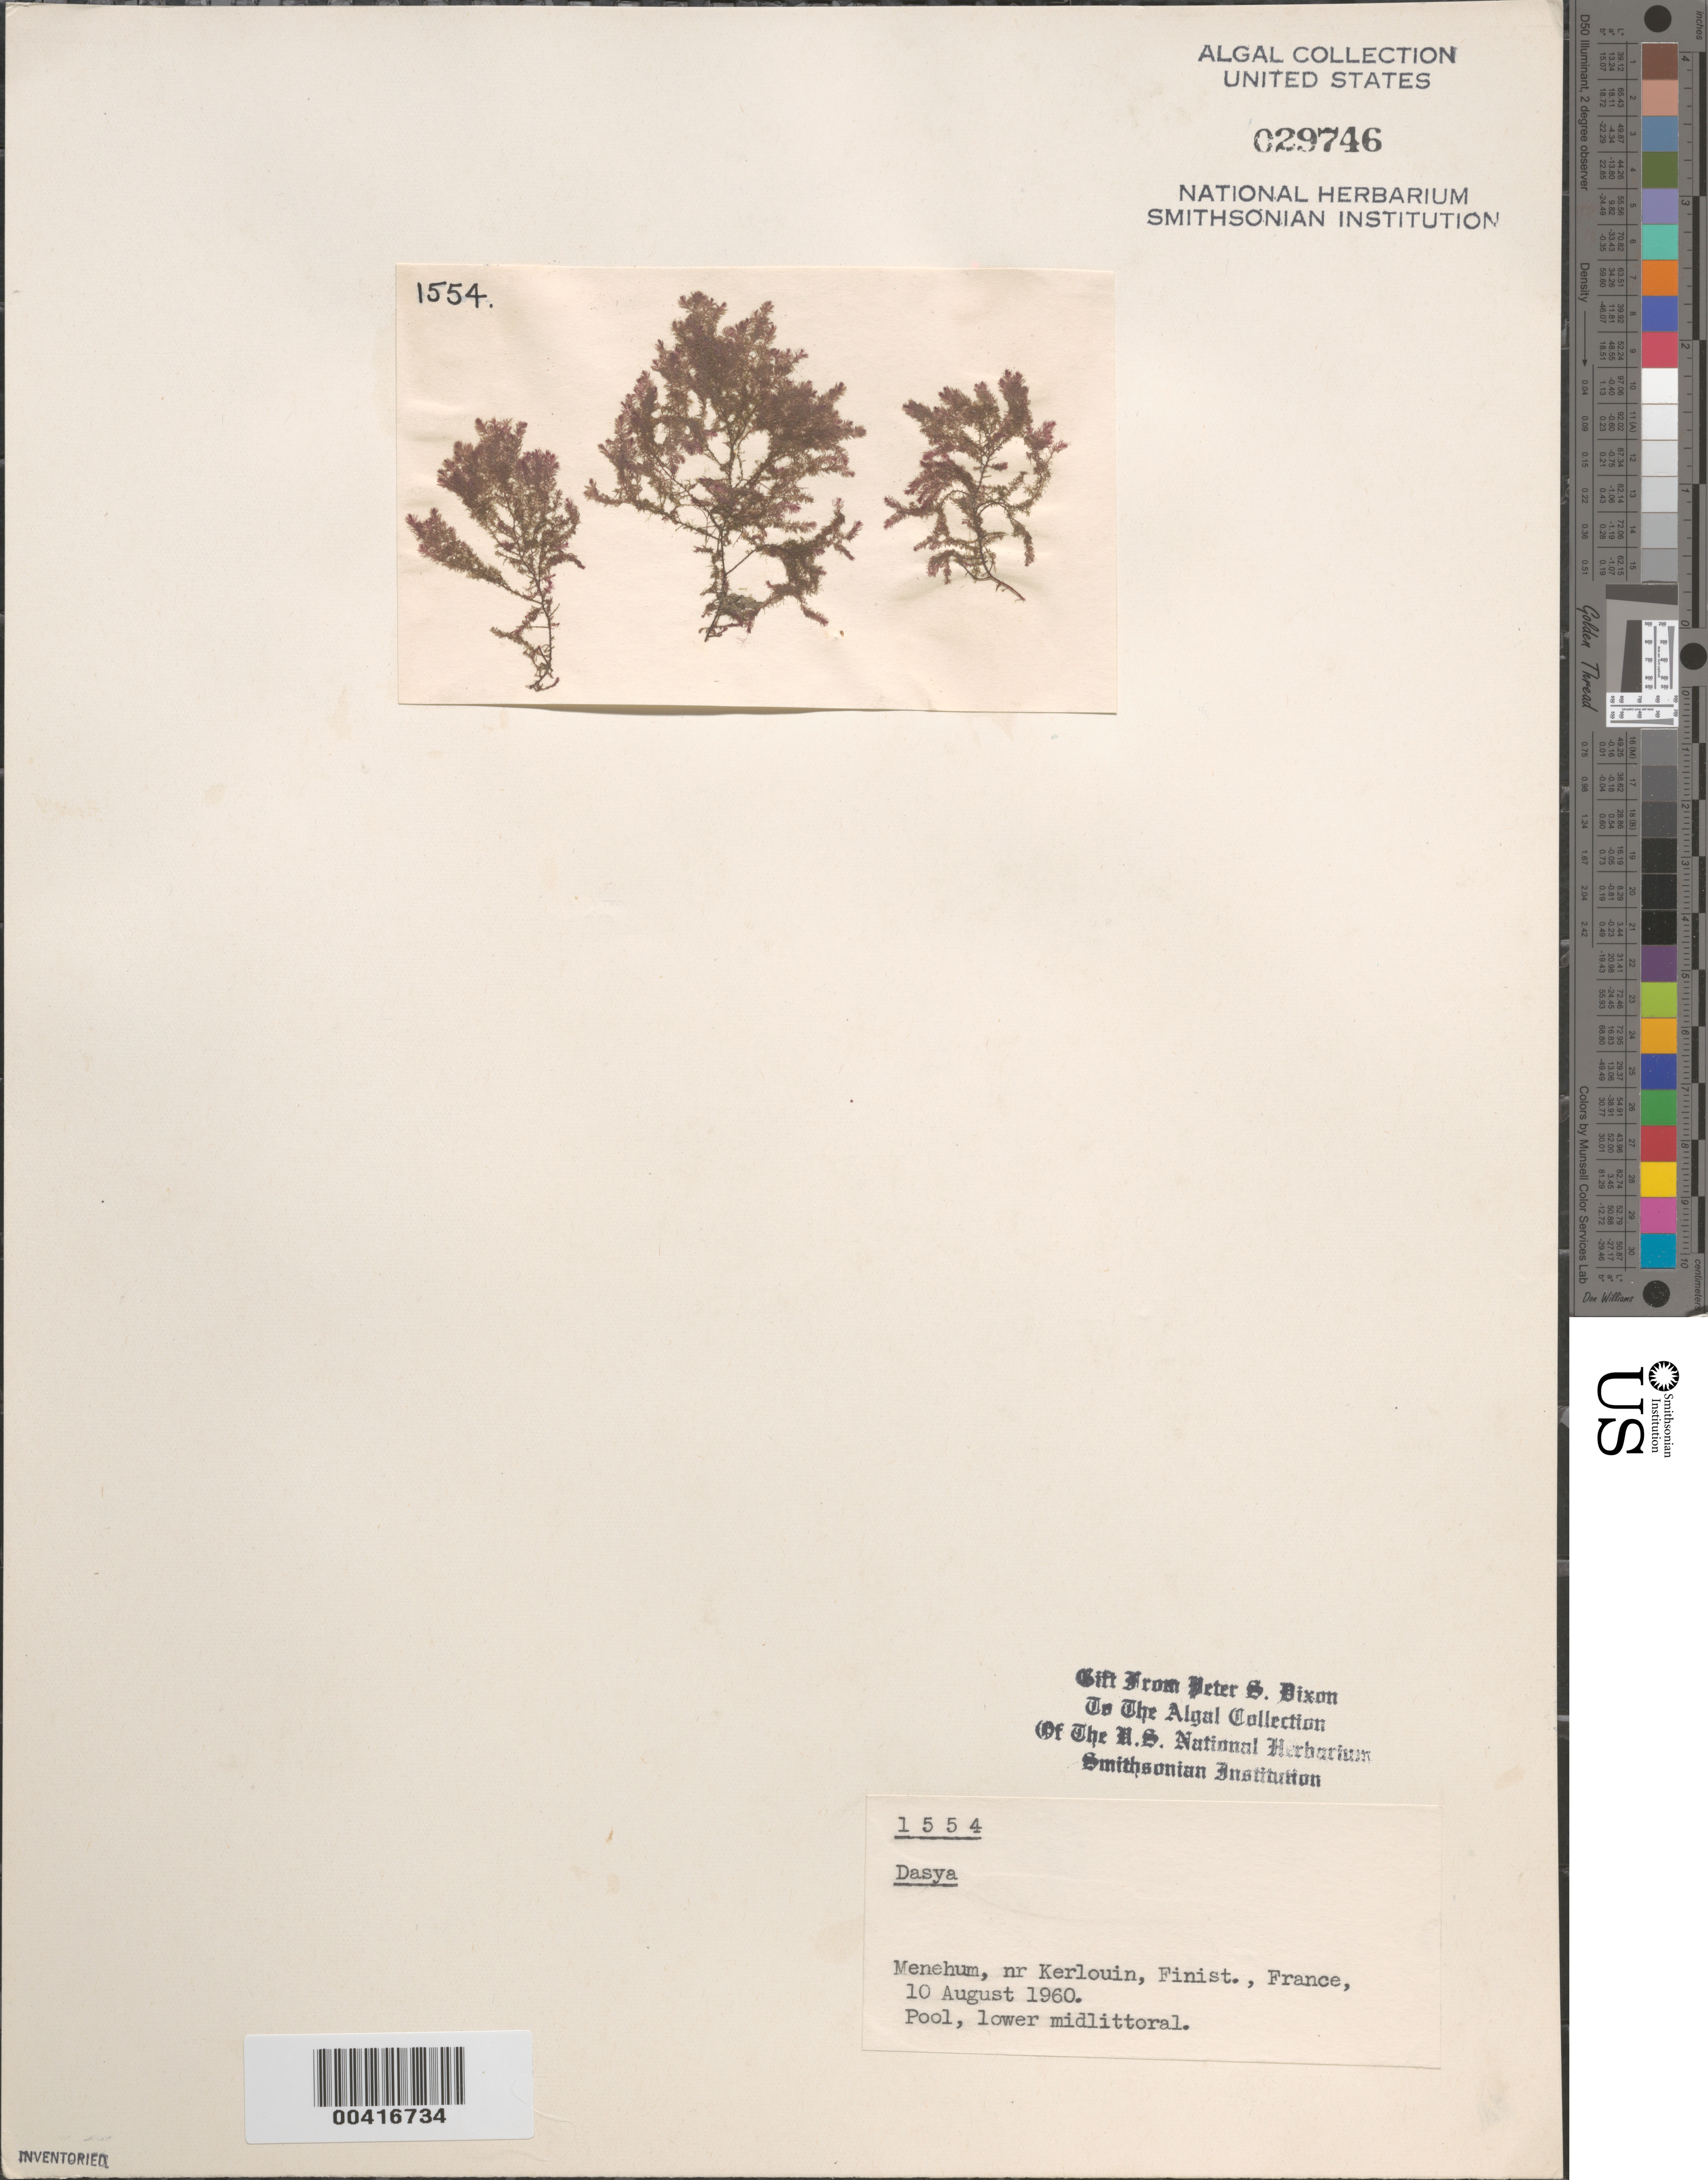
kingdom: Plantae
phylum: Rhodophyta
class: Florideophyceae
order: Ceramiales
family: Dasyaceae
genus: Dasya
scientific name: Dasya sp.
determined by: Dixon, P. S.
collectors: P. S. Dixon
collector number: PSD 1554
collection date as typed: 10 Aug 1960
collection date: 1960-08-10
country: France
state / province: Bretagne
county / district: Finistère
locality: Menehum, near Kerlouin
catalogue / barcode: US 29746